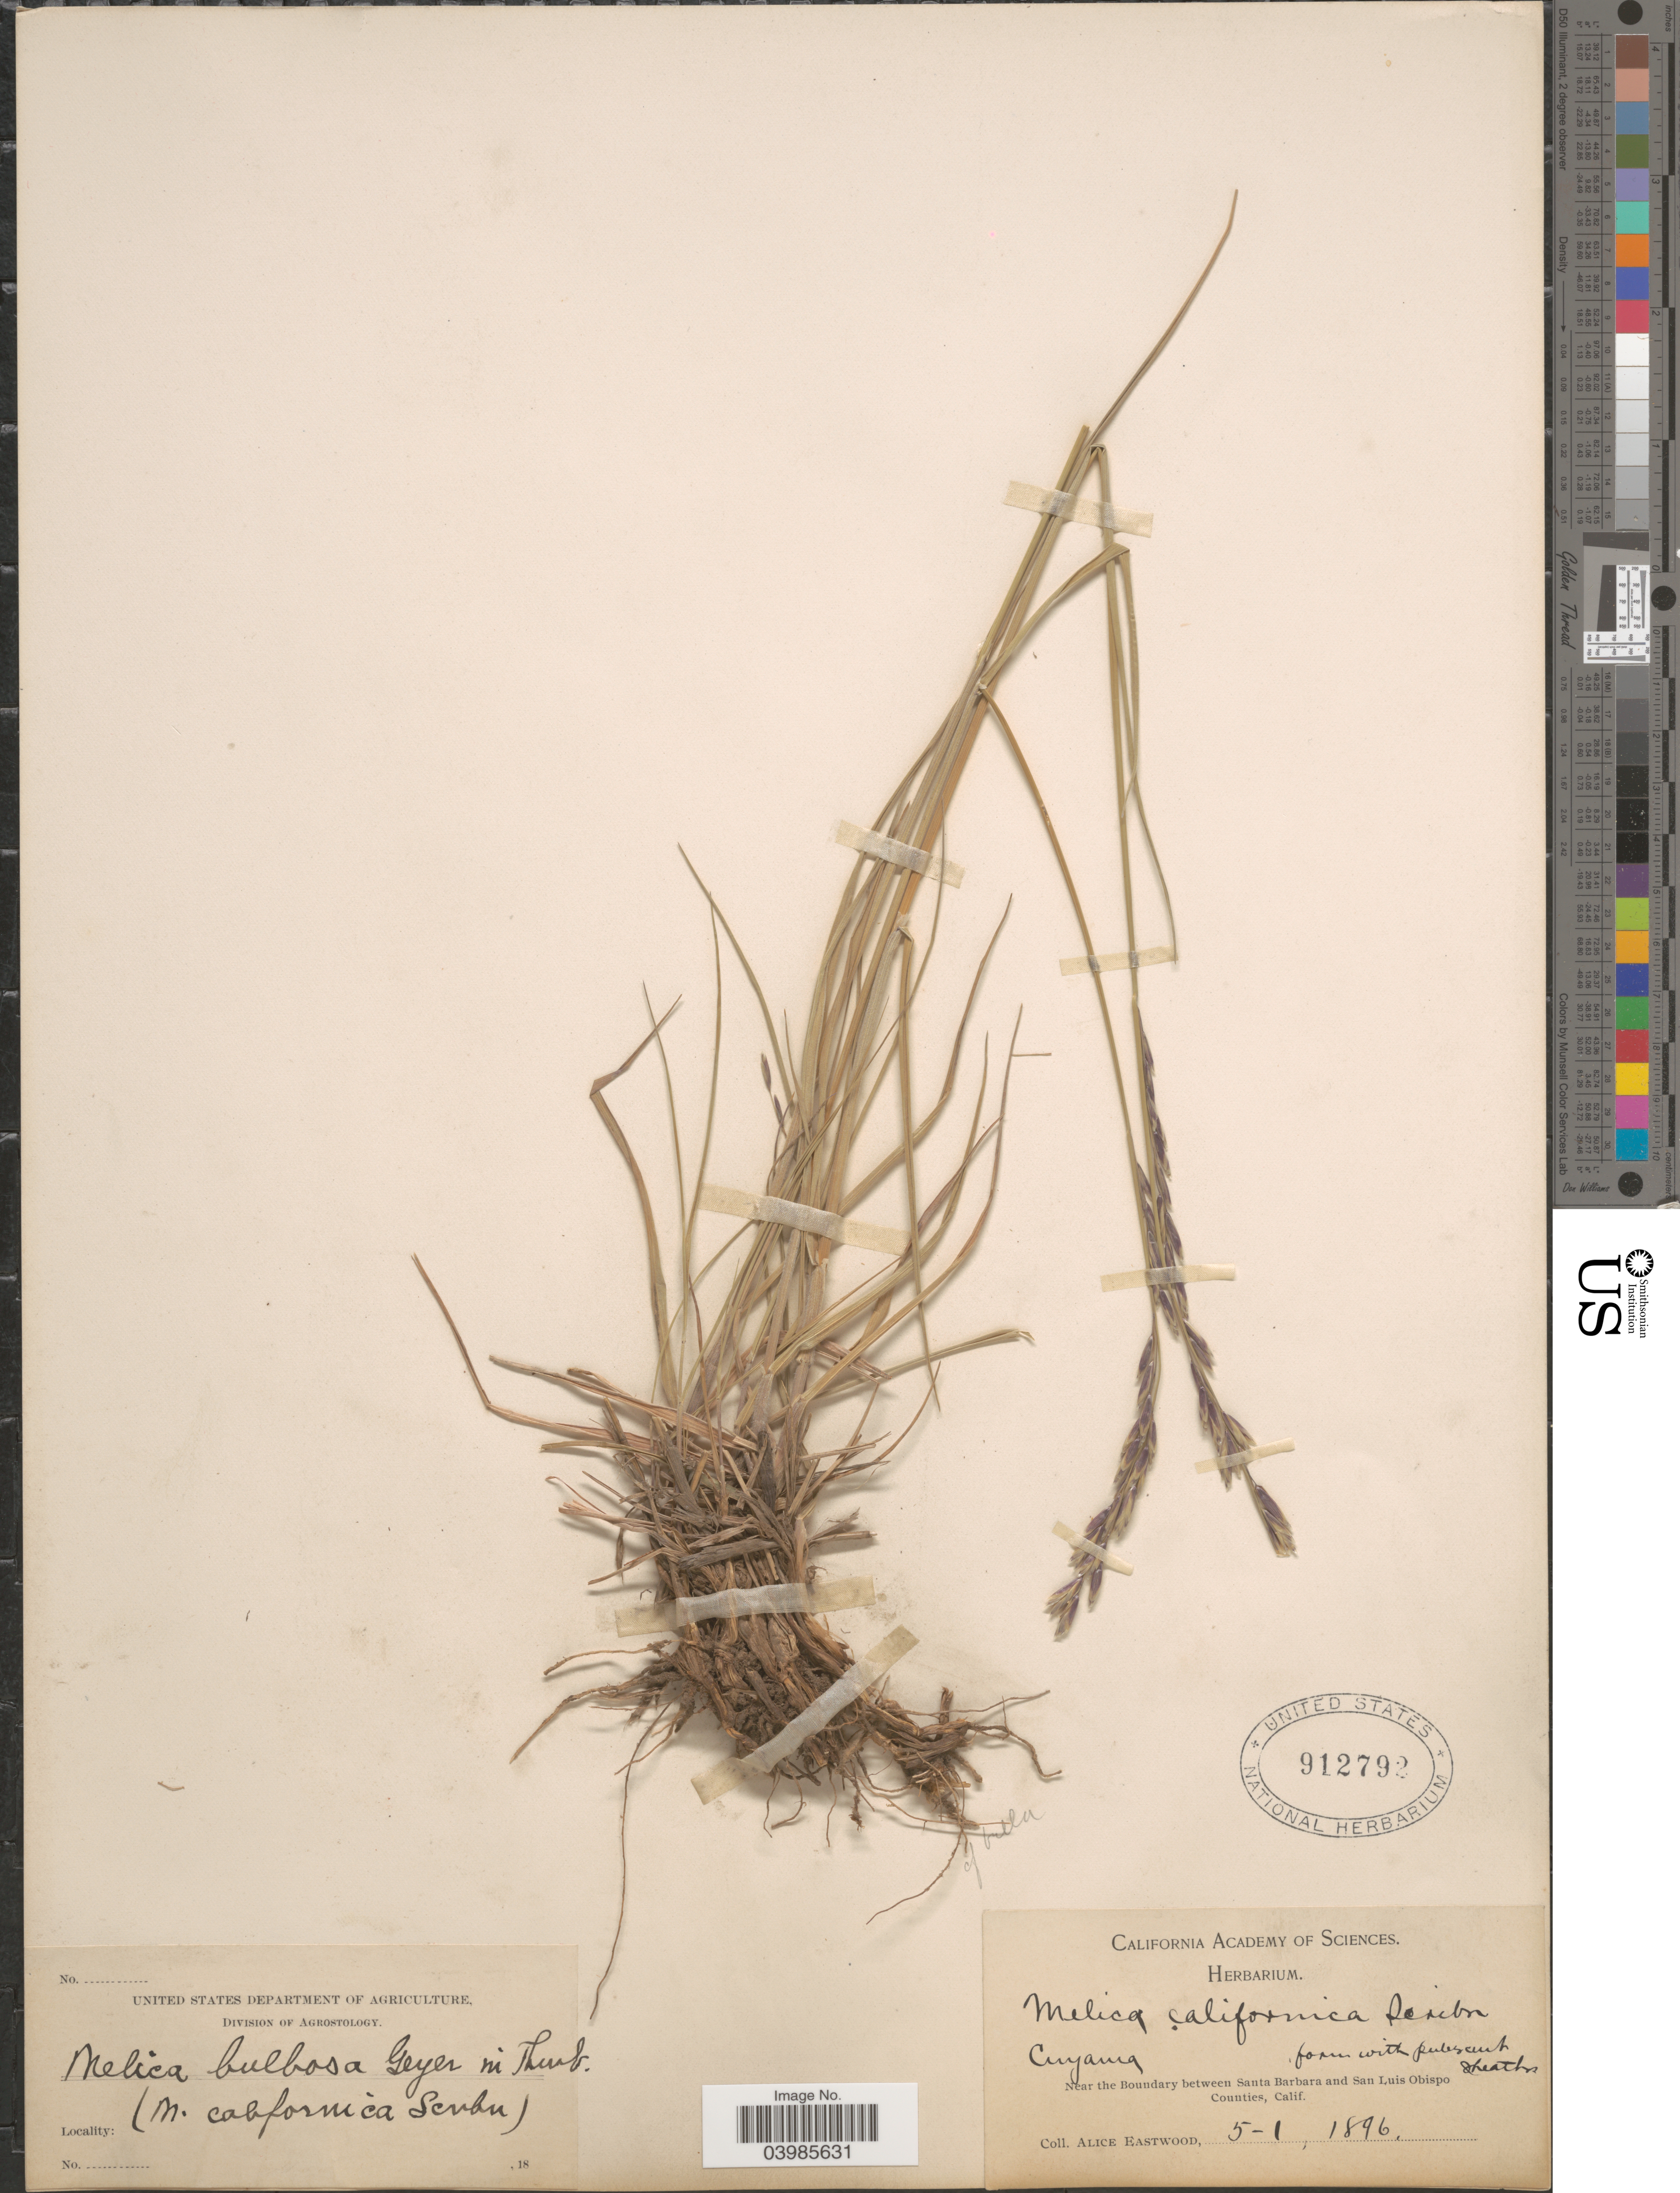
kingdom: Plantae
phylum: Tracheophyta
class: Liliopsida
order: Poales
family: Poaceae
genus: Melica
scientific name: Melica bulbosa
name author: Geyer ex Porter & J.M. Coult.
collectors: A. Eastwood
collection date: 1896-05-01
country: United States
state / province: California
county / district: Santa Barbara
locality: Near the Boundary between Santa Barbara and San Luis Obispo Counties.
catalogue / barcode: US 912792